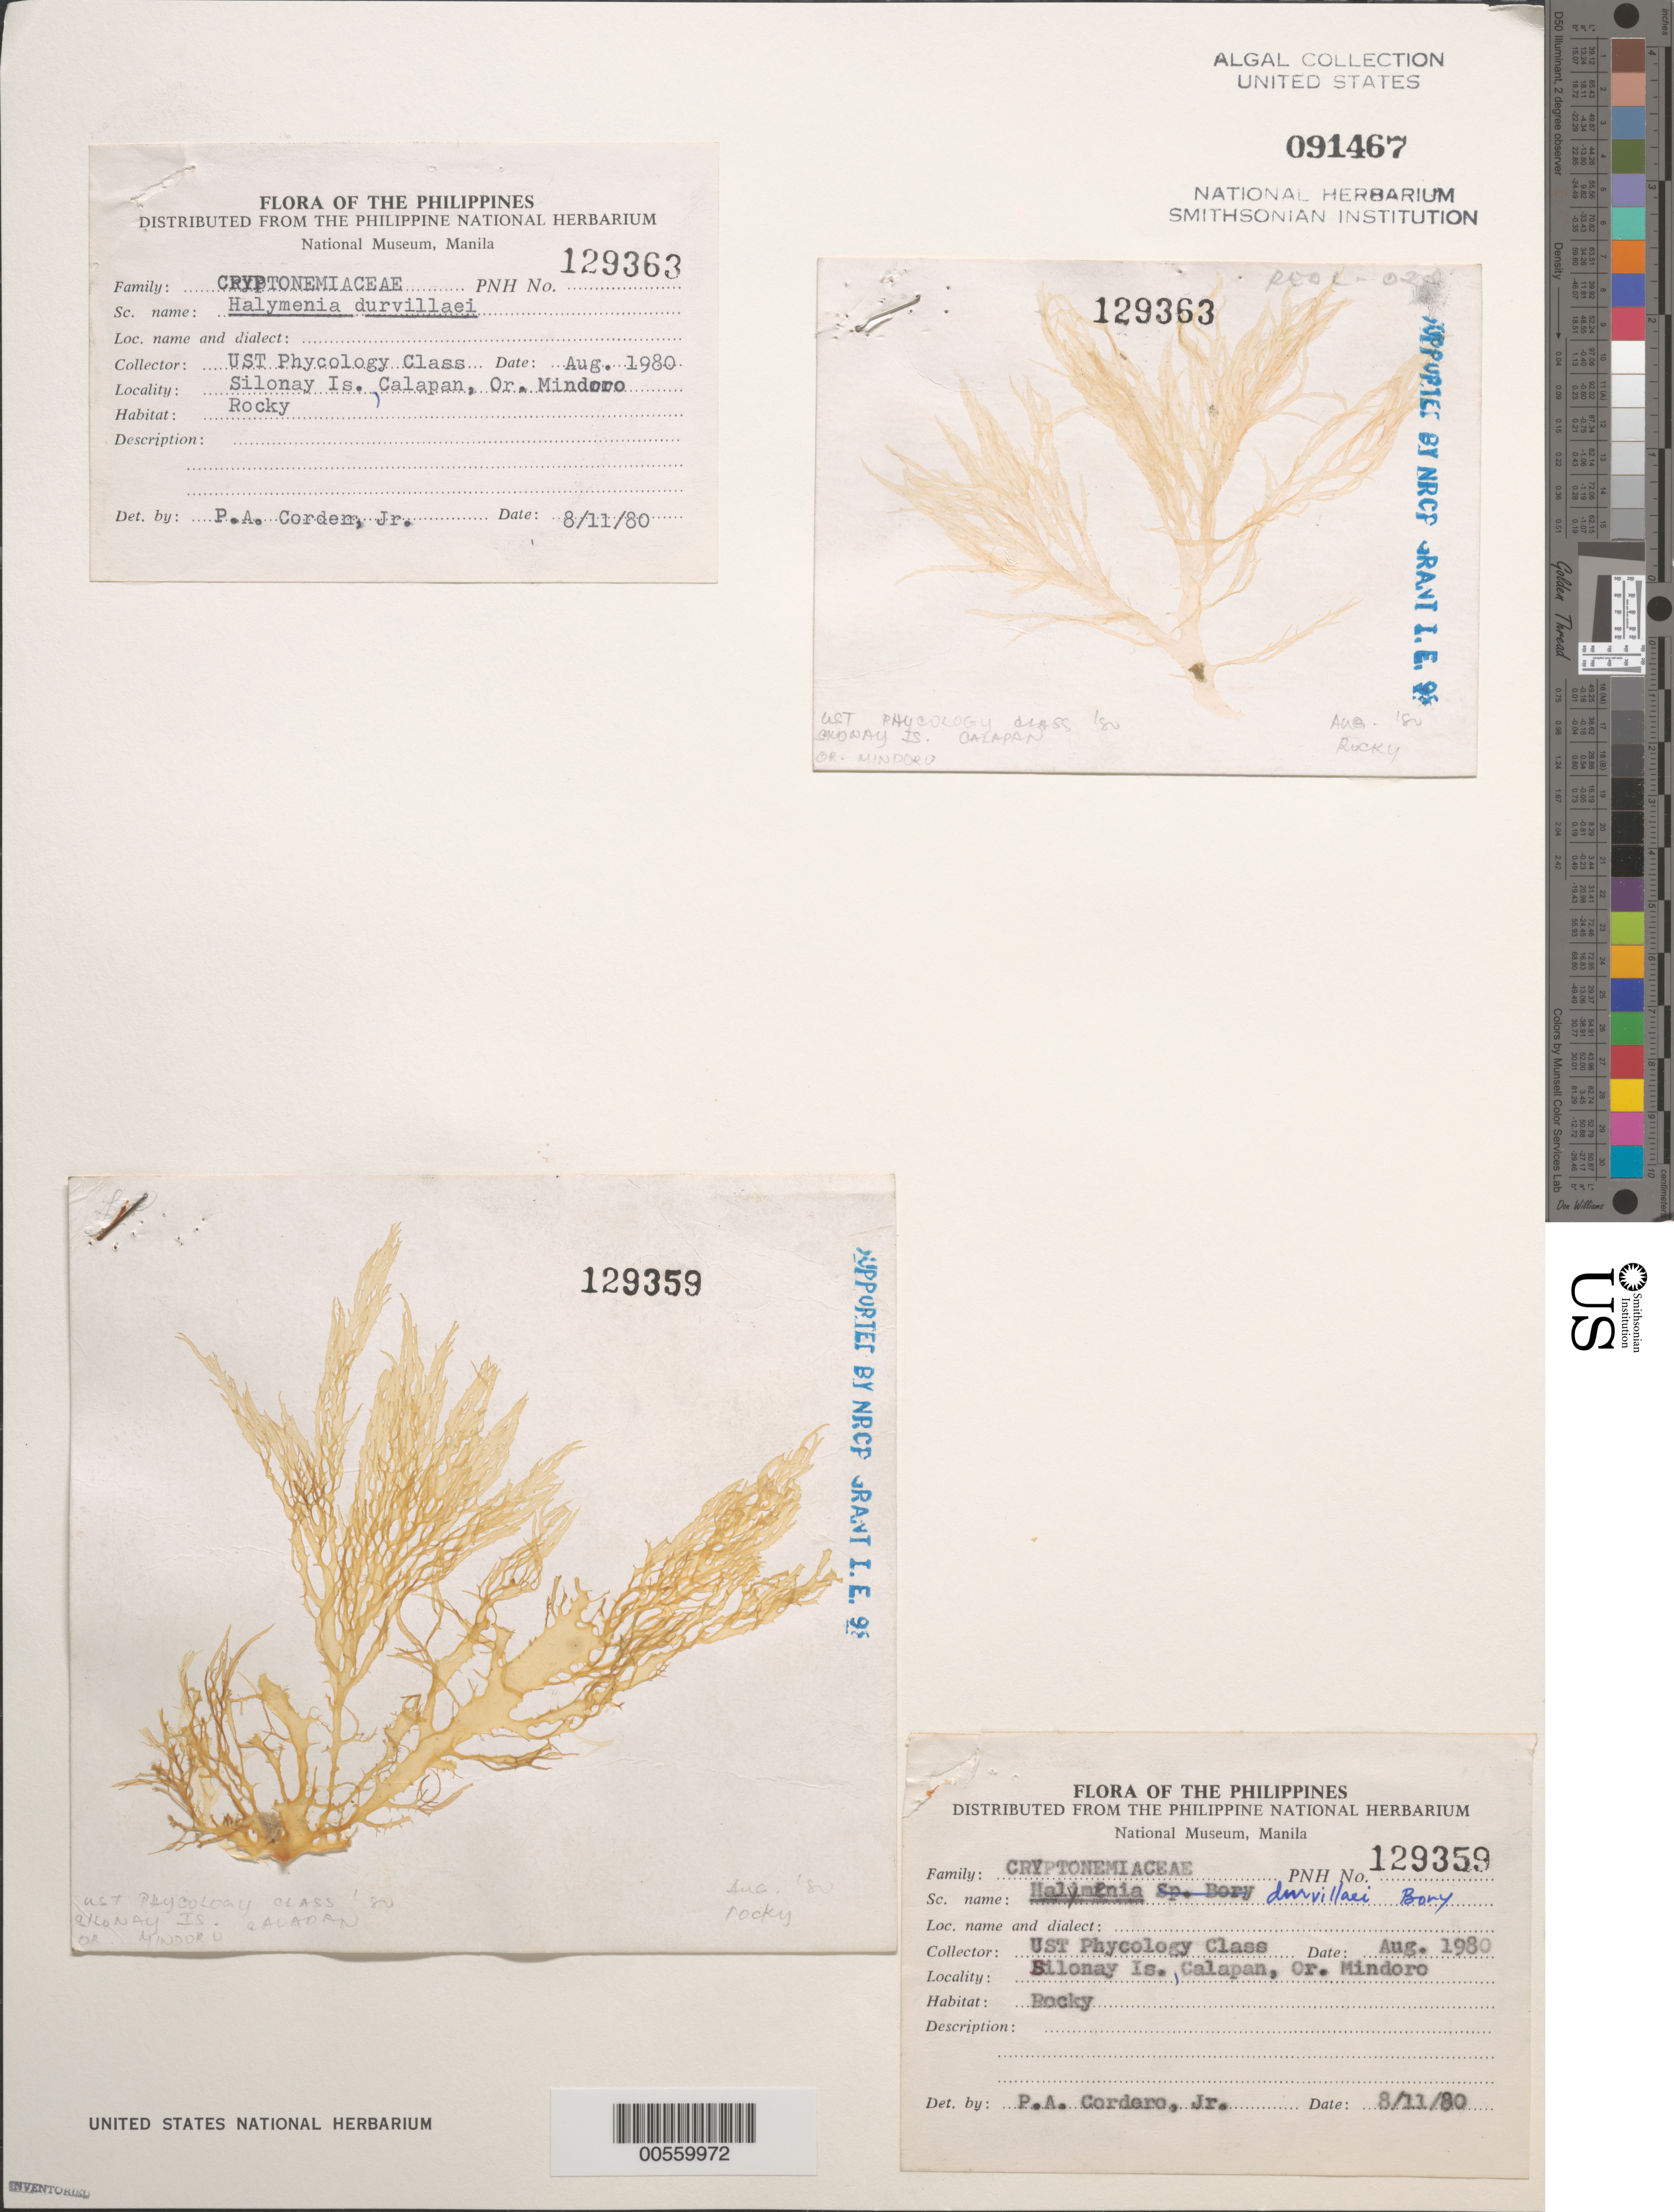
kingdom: Plantae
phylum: Rhodophyta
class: Florideophyceae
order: Halymeniales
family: Halymeniaceae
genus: Halymenia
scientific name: Halymenia durvillaei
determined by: Cordero, P. A., Jr.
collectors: UST Phycology Class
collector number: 129359 & 129363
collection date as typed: Aug 1980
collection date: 1980-08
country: Philippines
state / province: Mimaropa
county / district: Mindoro Oriental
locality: Silonay island, calapan, oriental mindoro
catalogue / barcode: US 91467